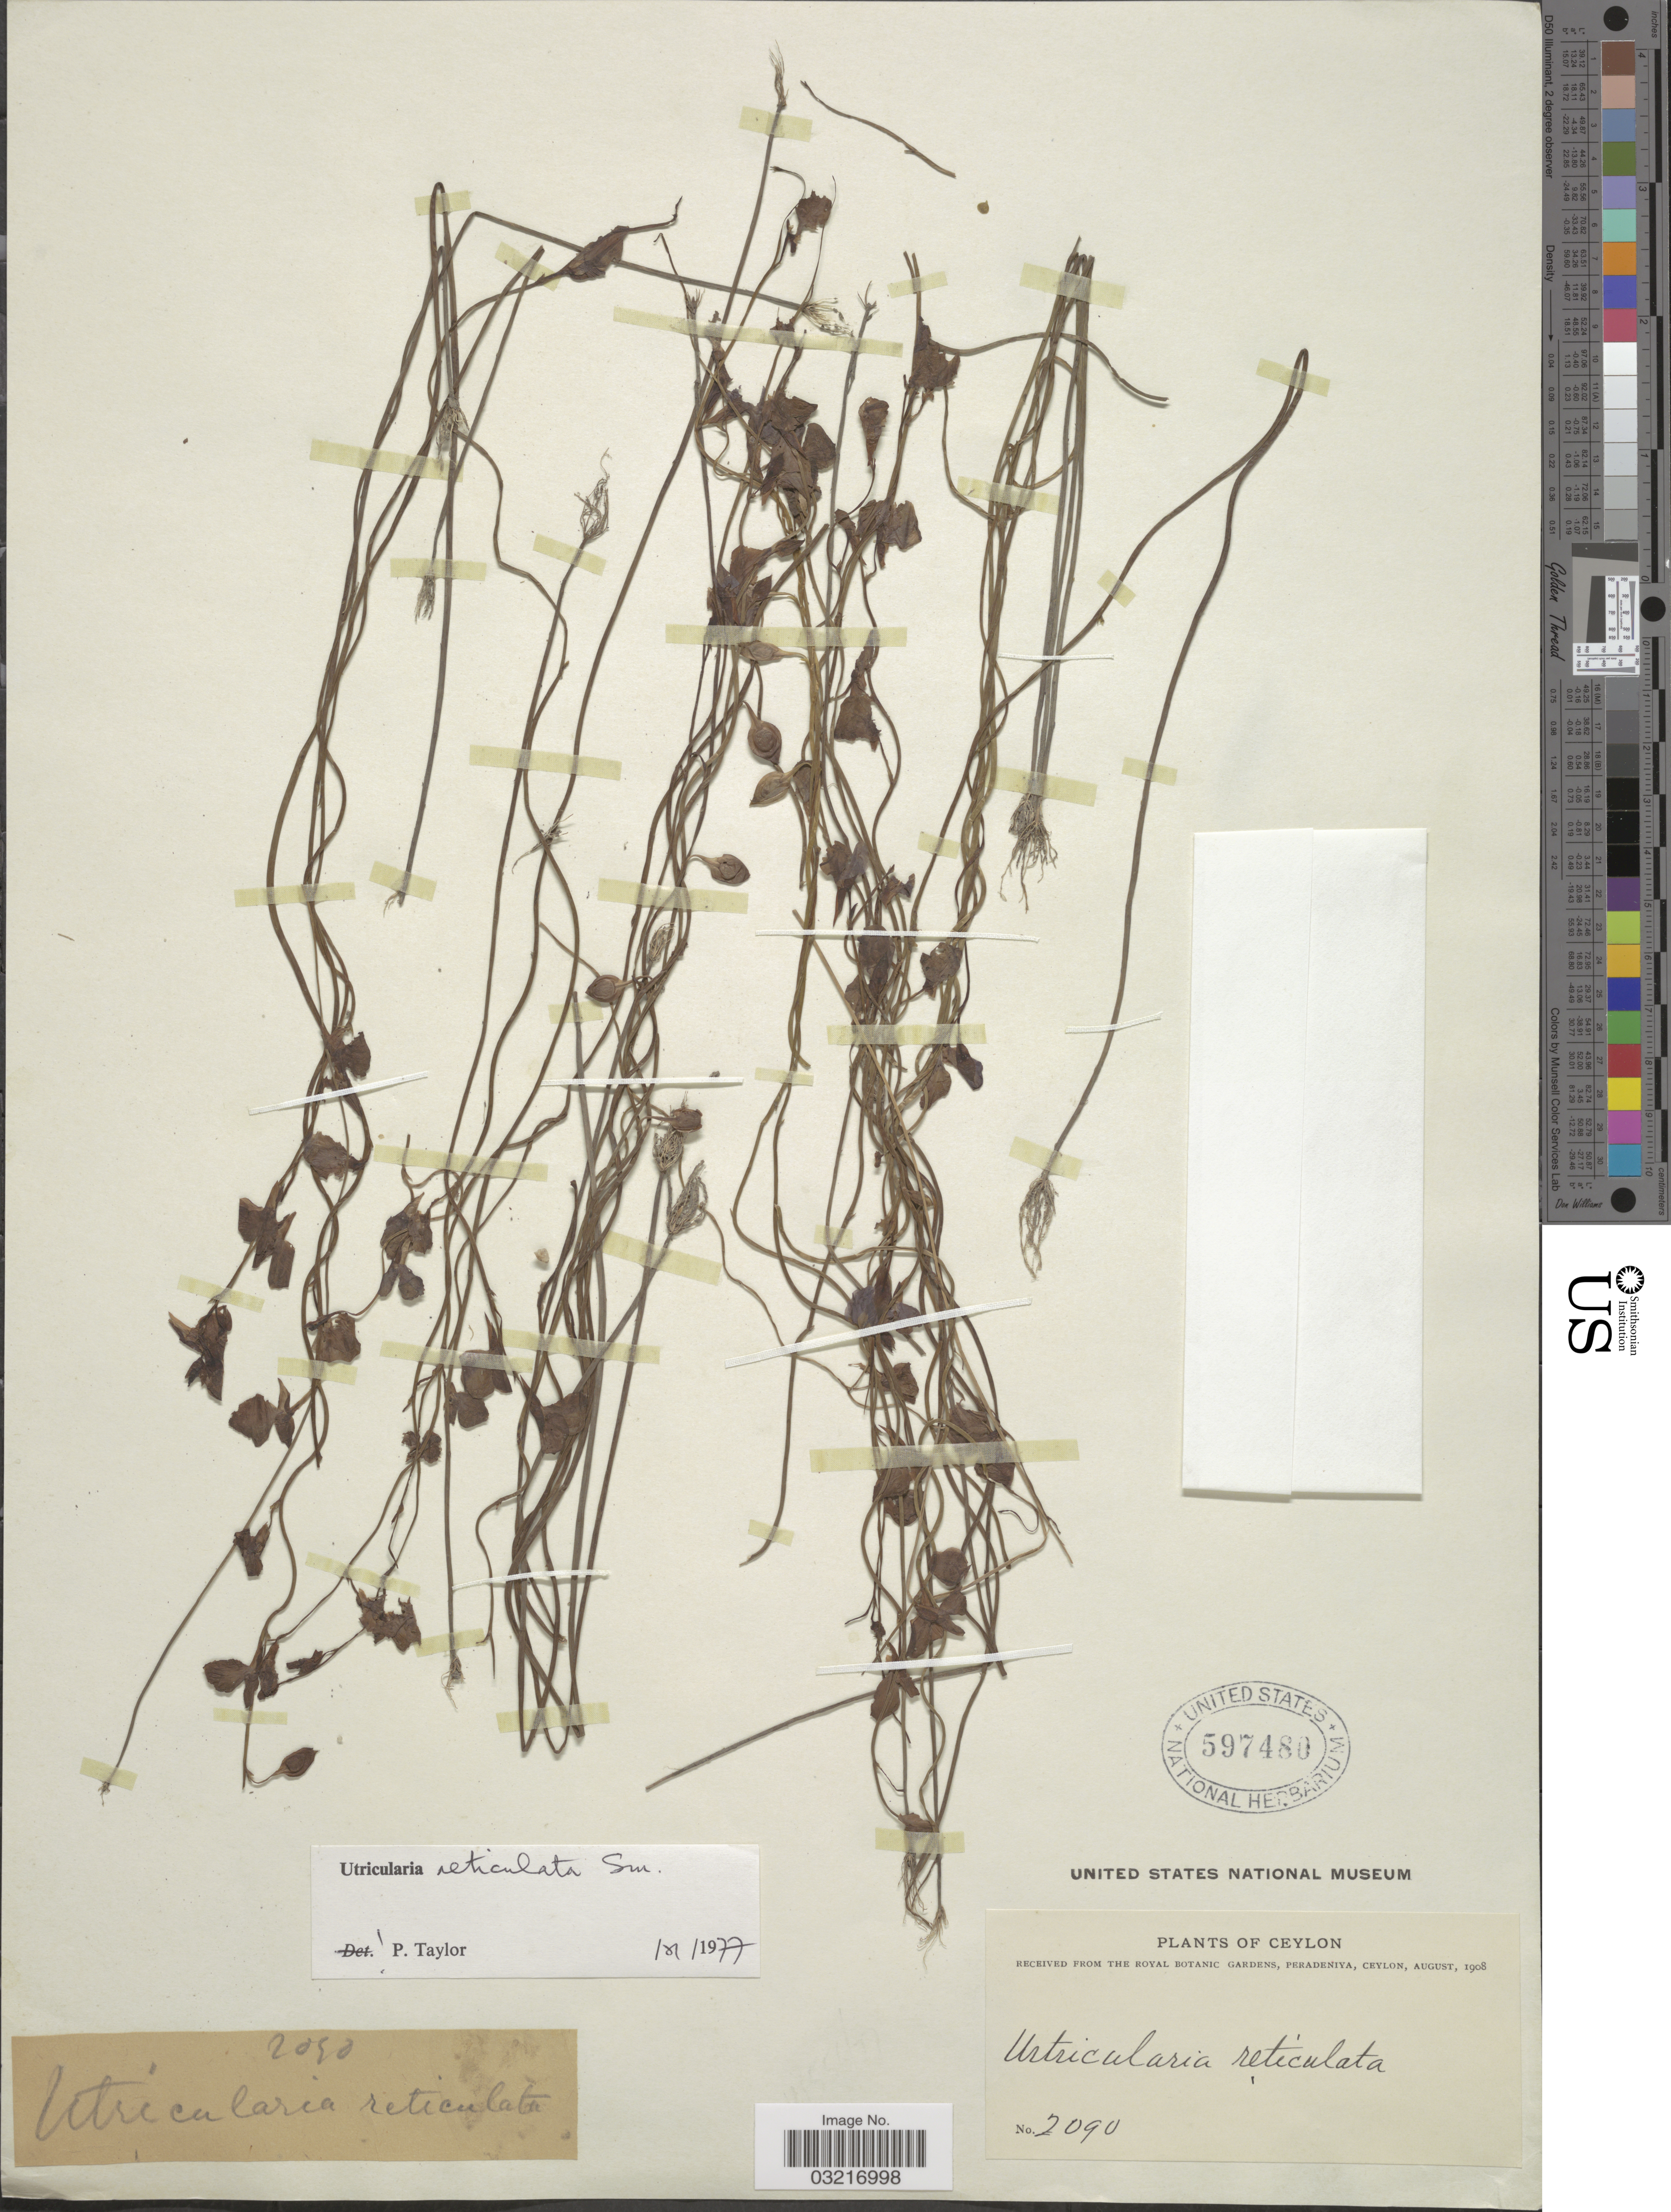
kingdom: Plantae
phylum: Tracheophyta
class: Magnoliopsida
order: Lamiales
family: Lentibulariaceae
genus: Utricularia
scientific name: Utricularia reticulata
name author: Sm.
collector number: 2090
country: Sri Lanka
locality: Ceylon.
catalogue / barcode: US 597480